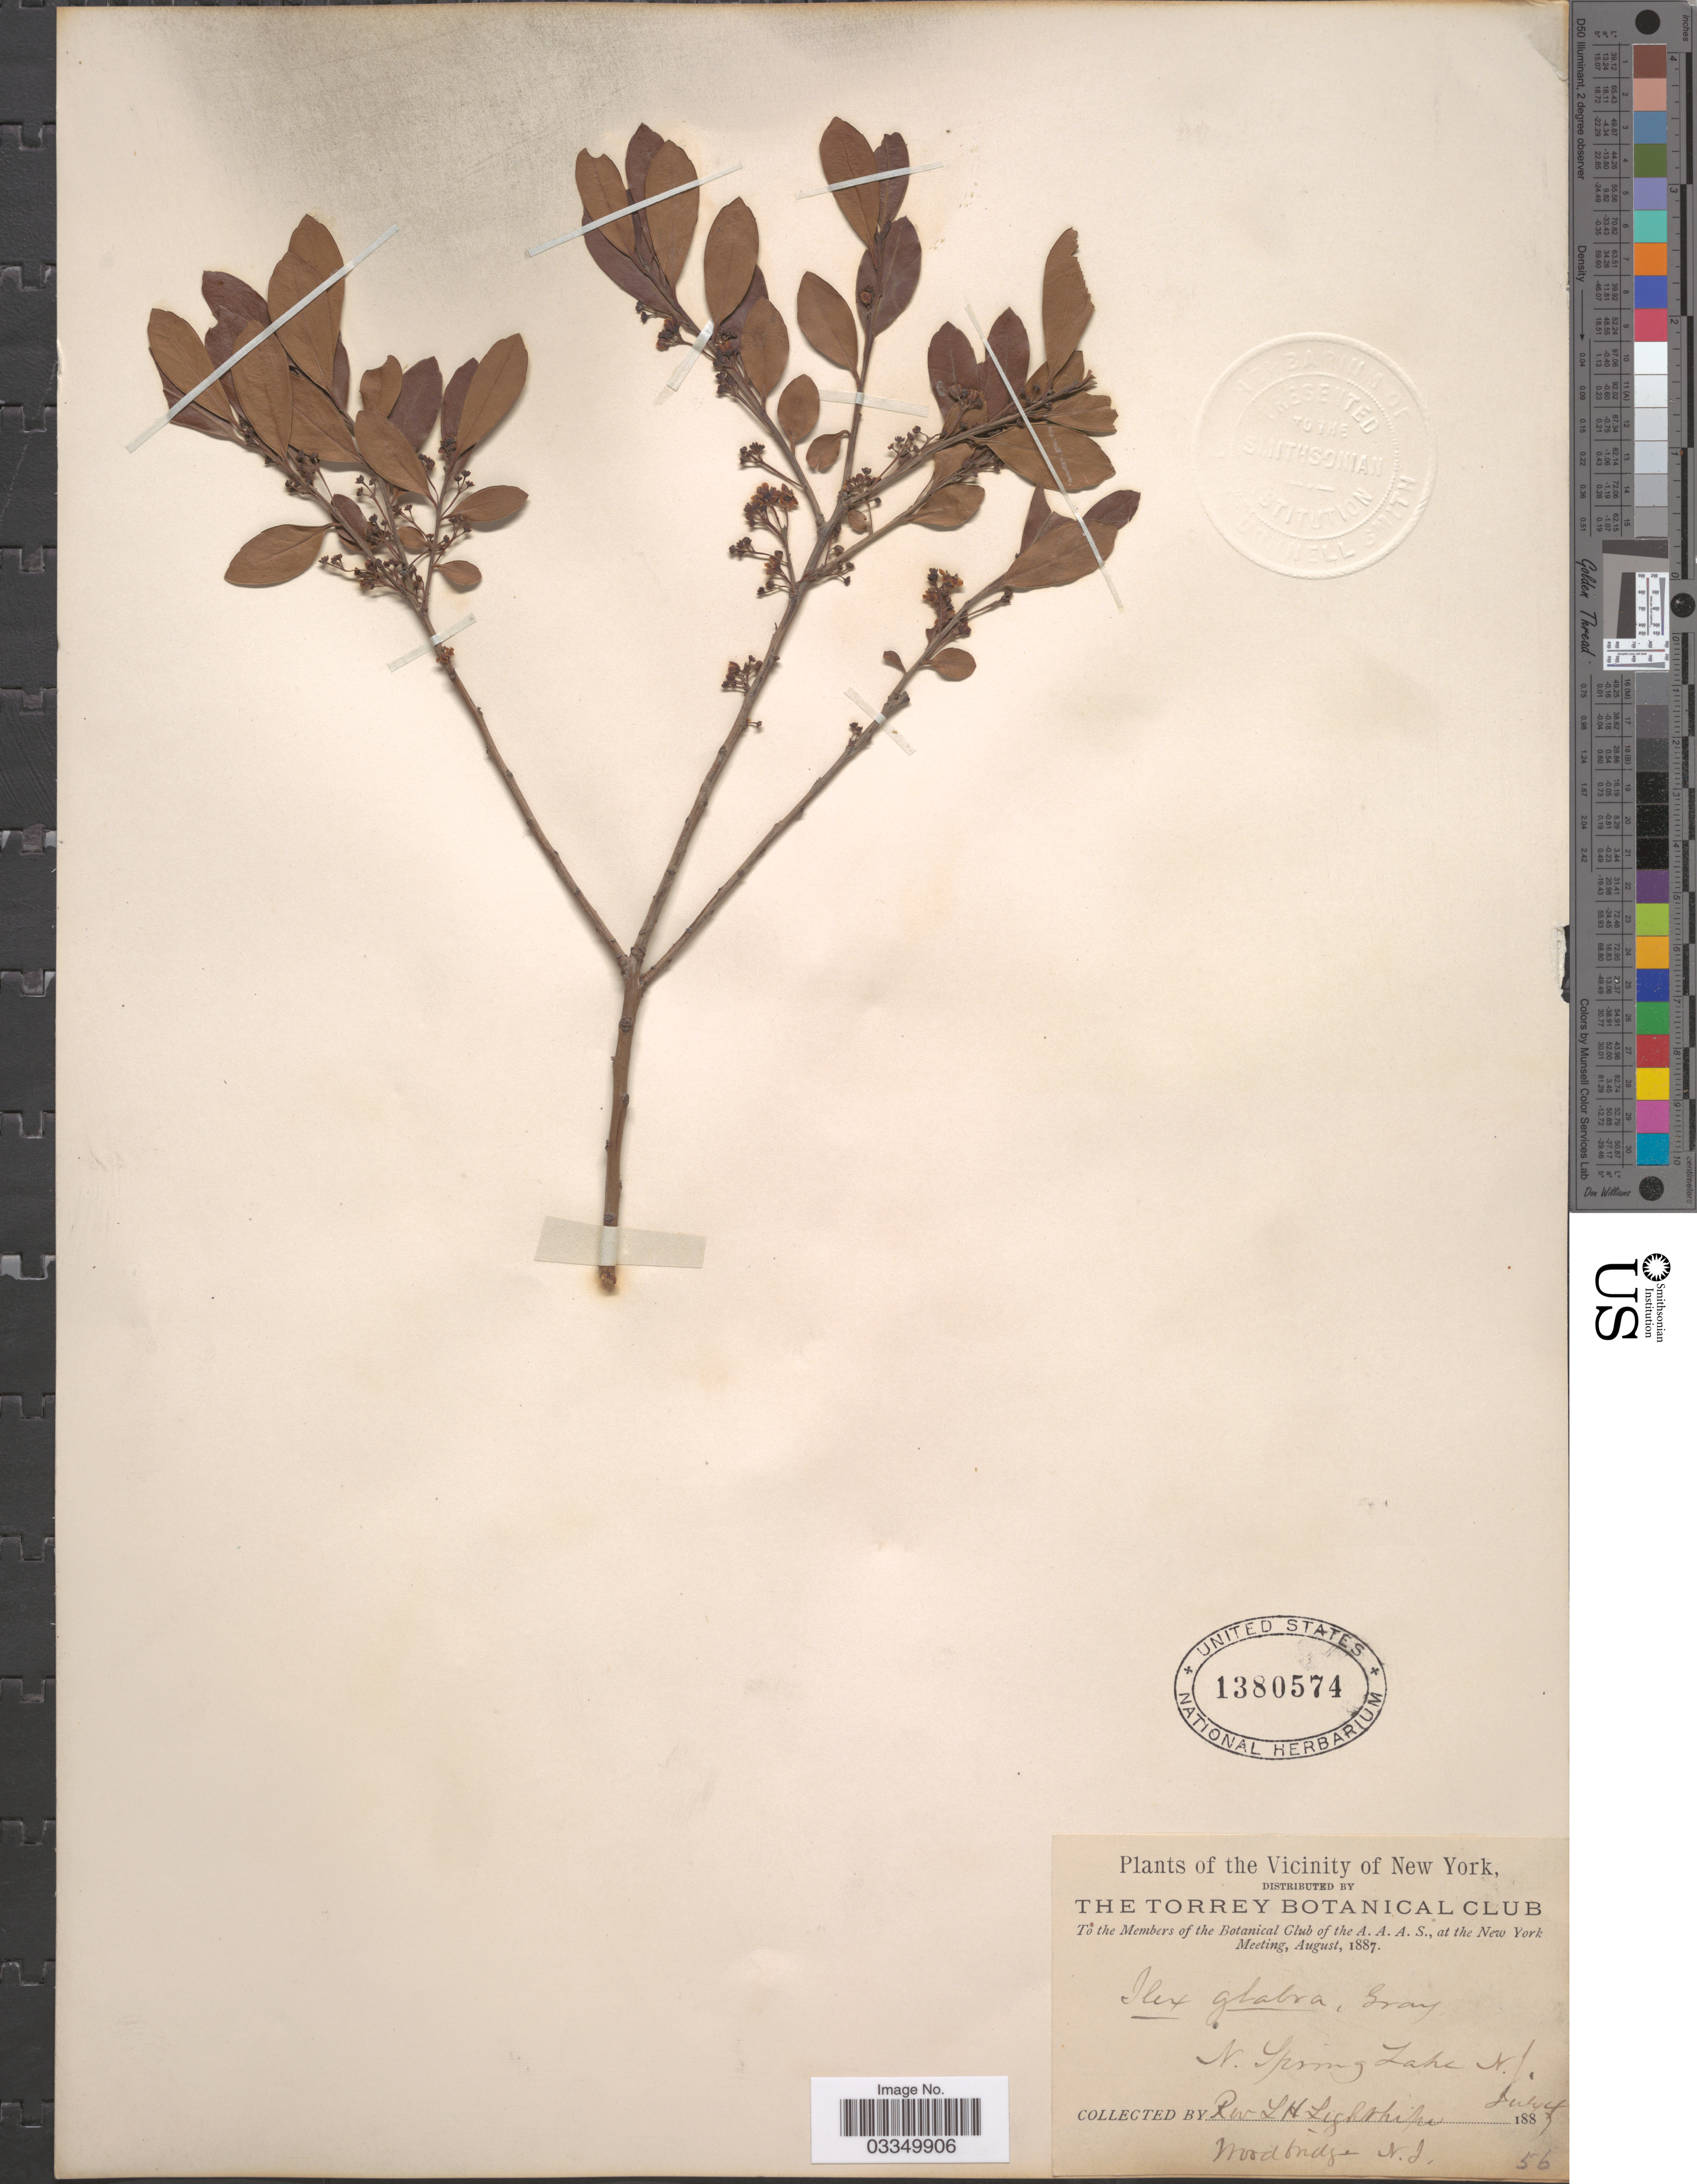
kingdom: Plantae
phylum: Tracheophyta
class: Magnoliopsida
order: Aquifoliales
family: Aquifoliaceae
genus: Ilex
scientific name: Ilex glabra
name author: (L.) A. Gray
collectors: Rev. L. H. Lighthipe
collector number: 56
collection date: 1887-07-04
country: United States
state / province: New Jersey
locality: N. Spring Lake.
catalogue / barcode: US 1380574